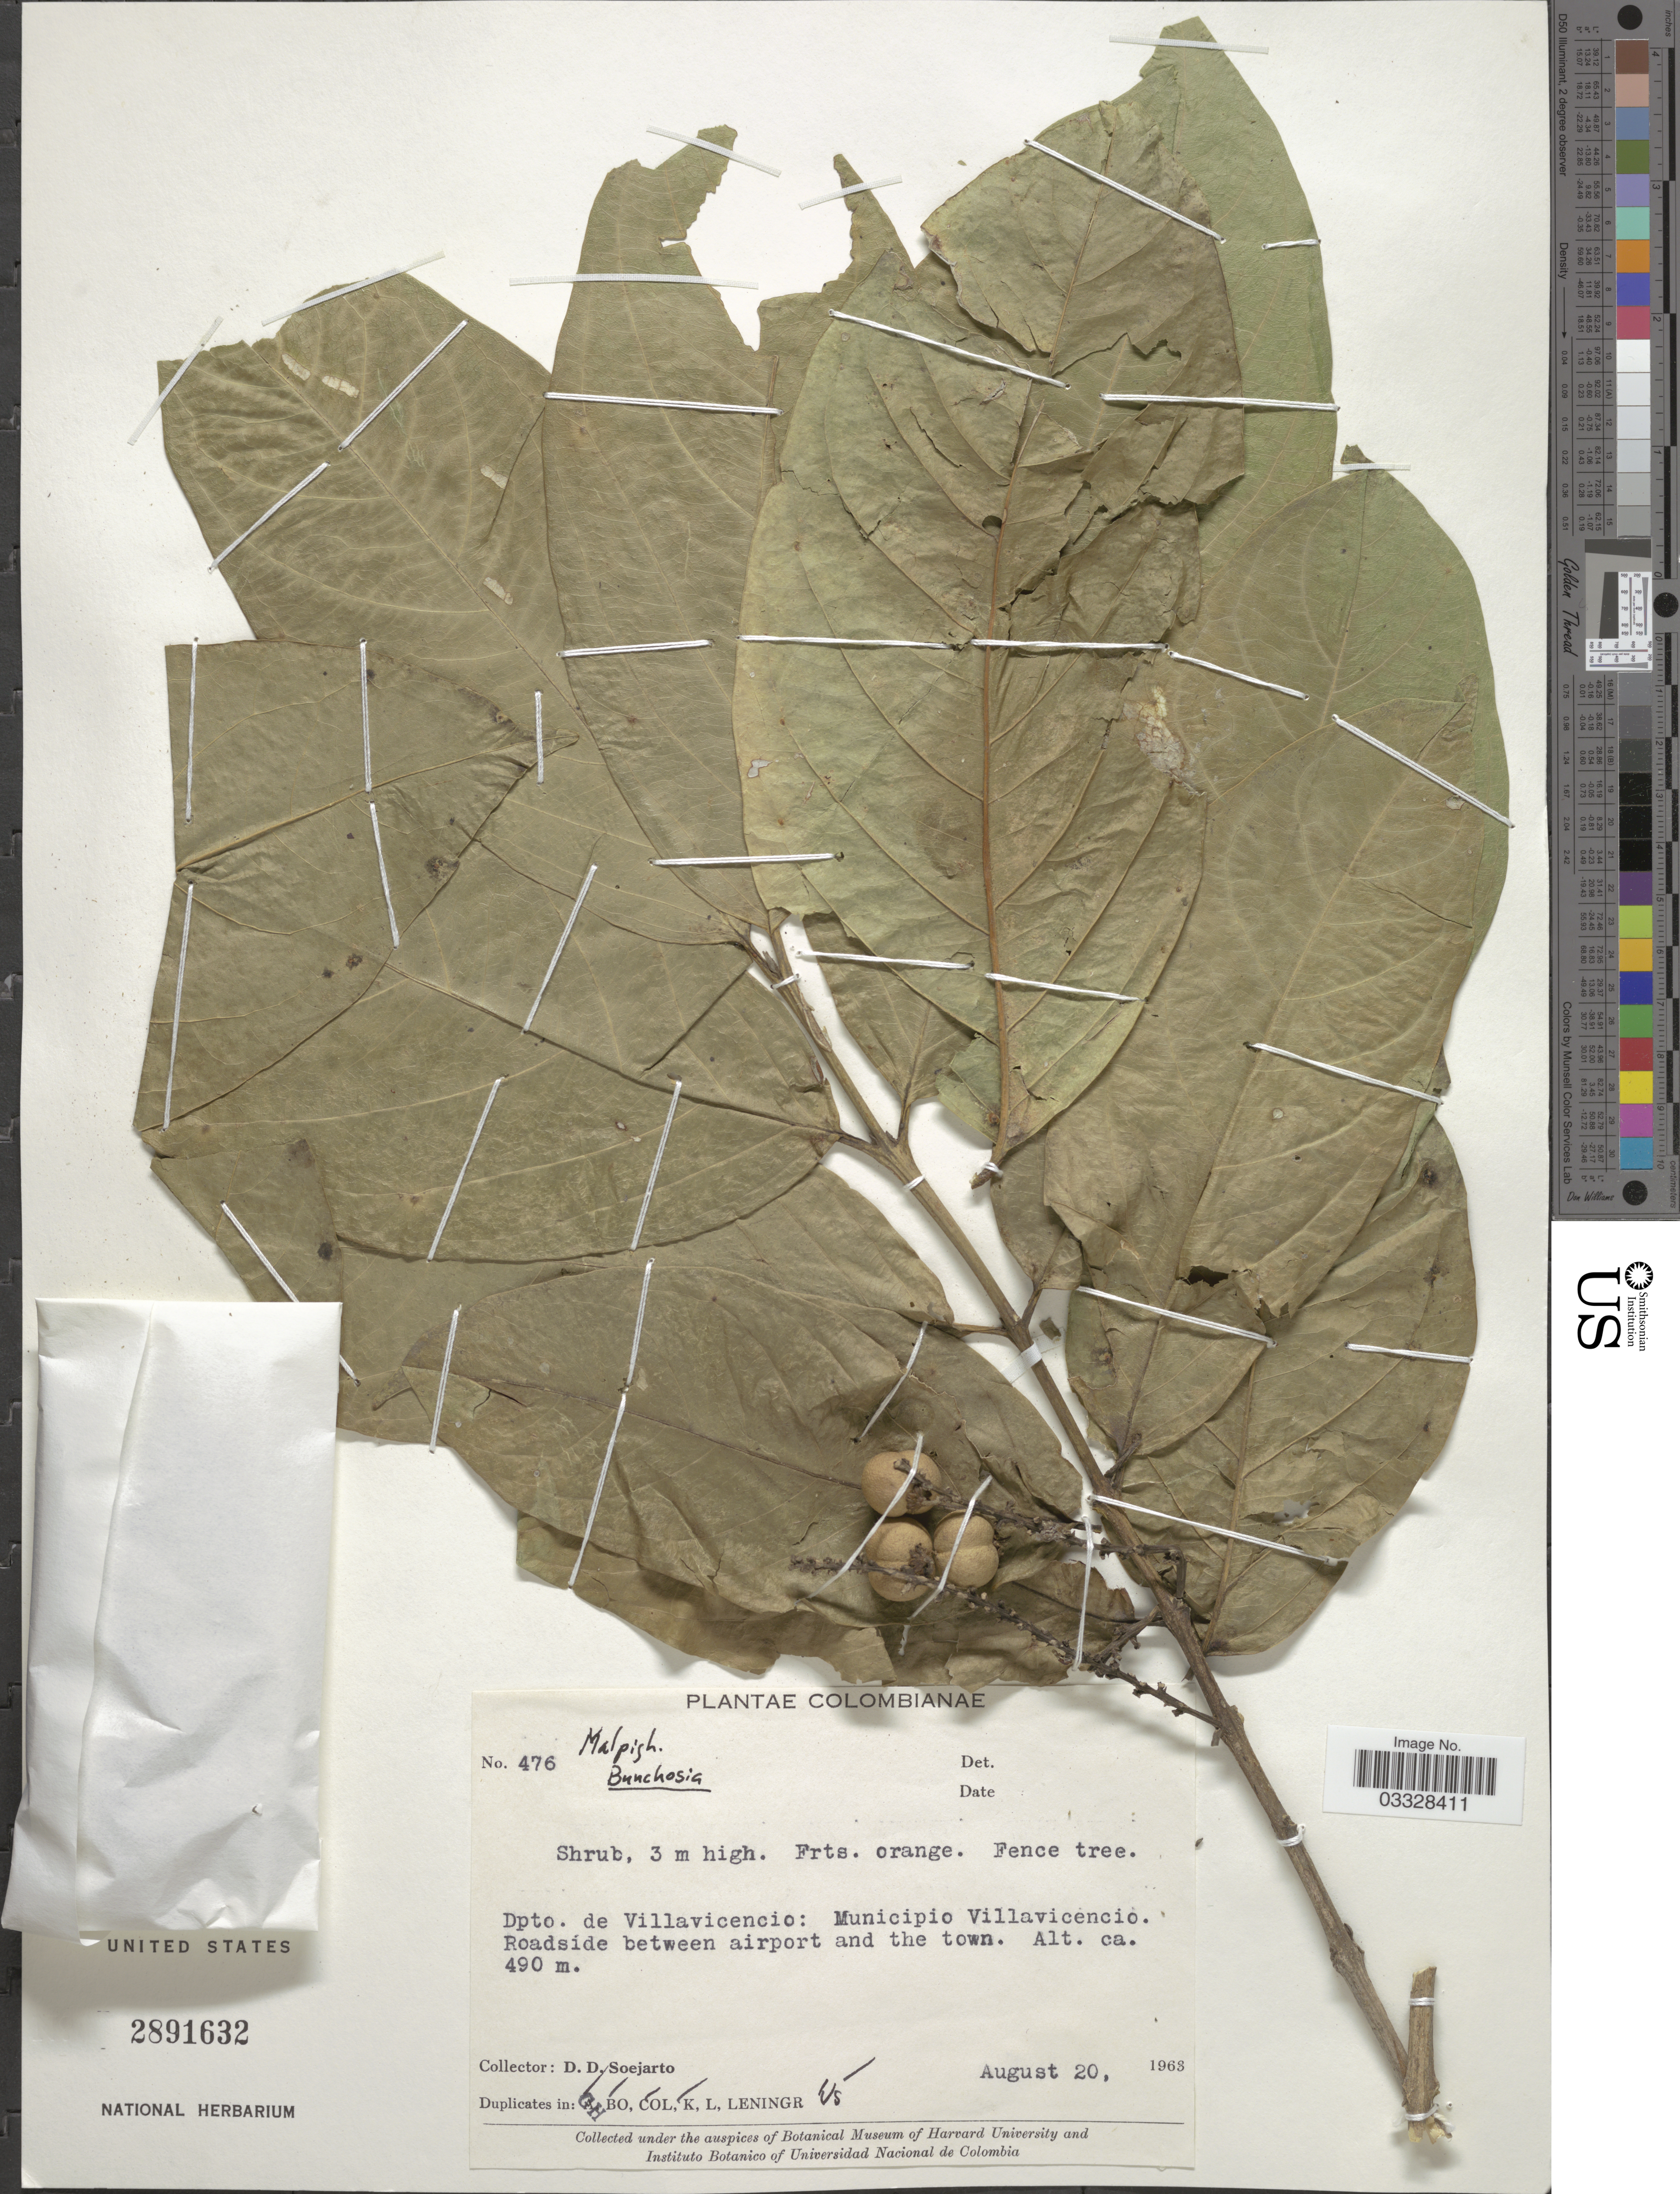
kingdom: Plantae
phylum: Tracheophyta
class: Magnoliopsida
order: Malpighiales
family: Malpighiaceae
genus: Bunchosia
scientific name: Bunchosia sp.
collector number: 476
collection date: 1963-08-20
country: Colombia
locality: Dpto. de Villavicencio: Municipio Villavicencio. Roadside between airport and the town.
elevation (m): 490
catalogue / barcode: US 2891632